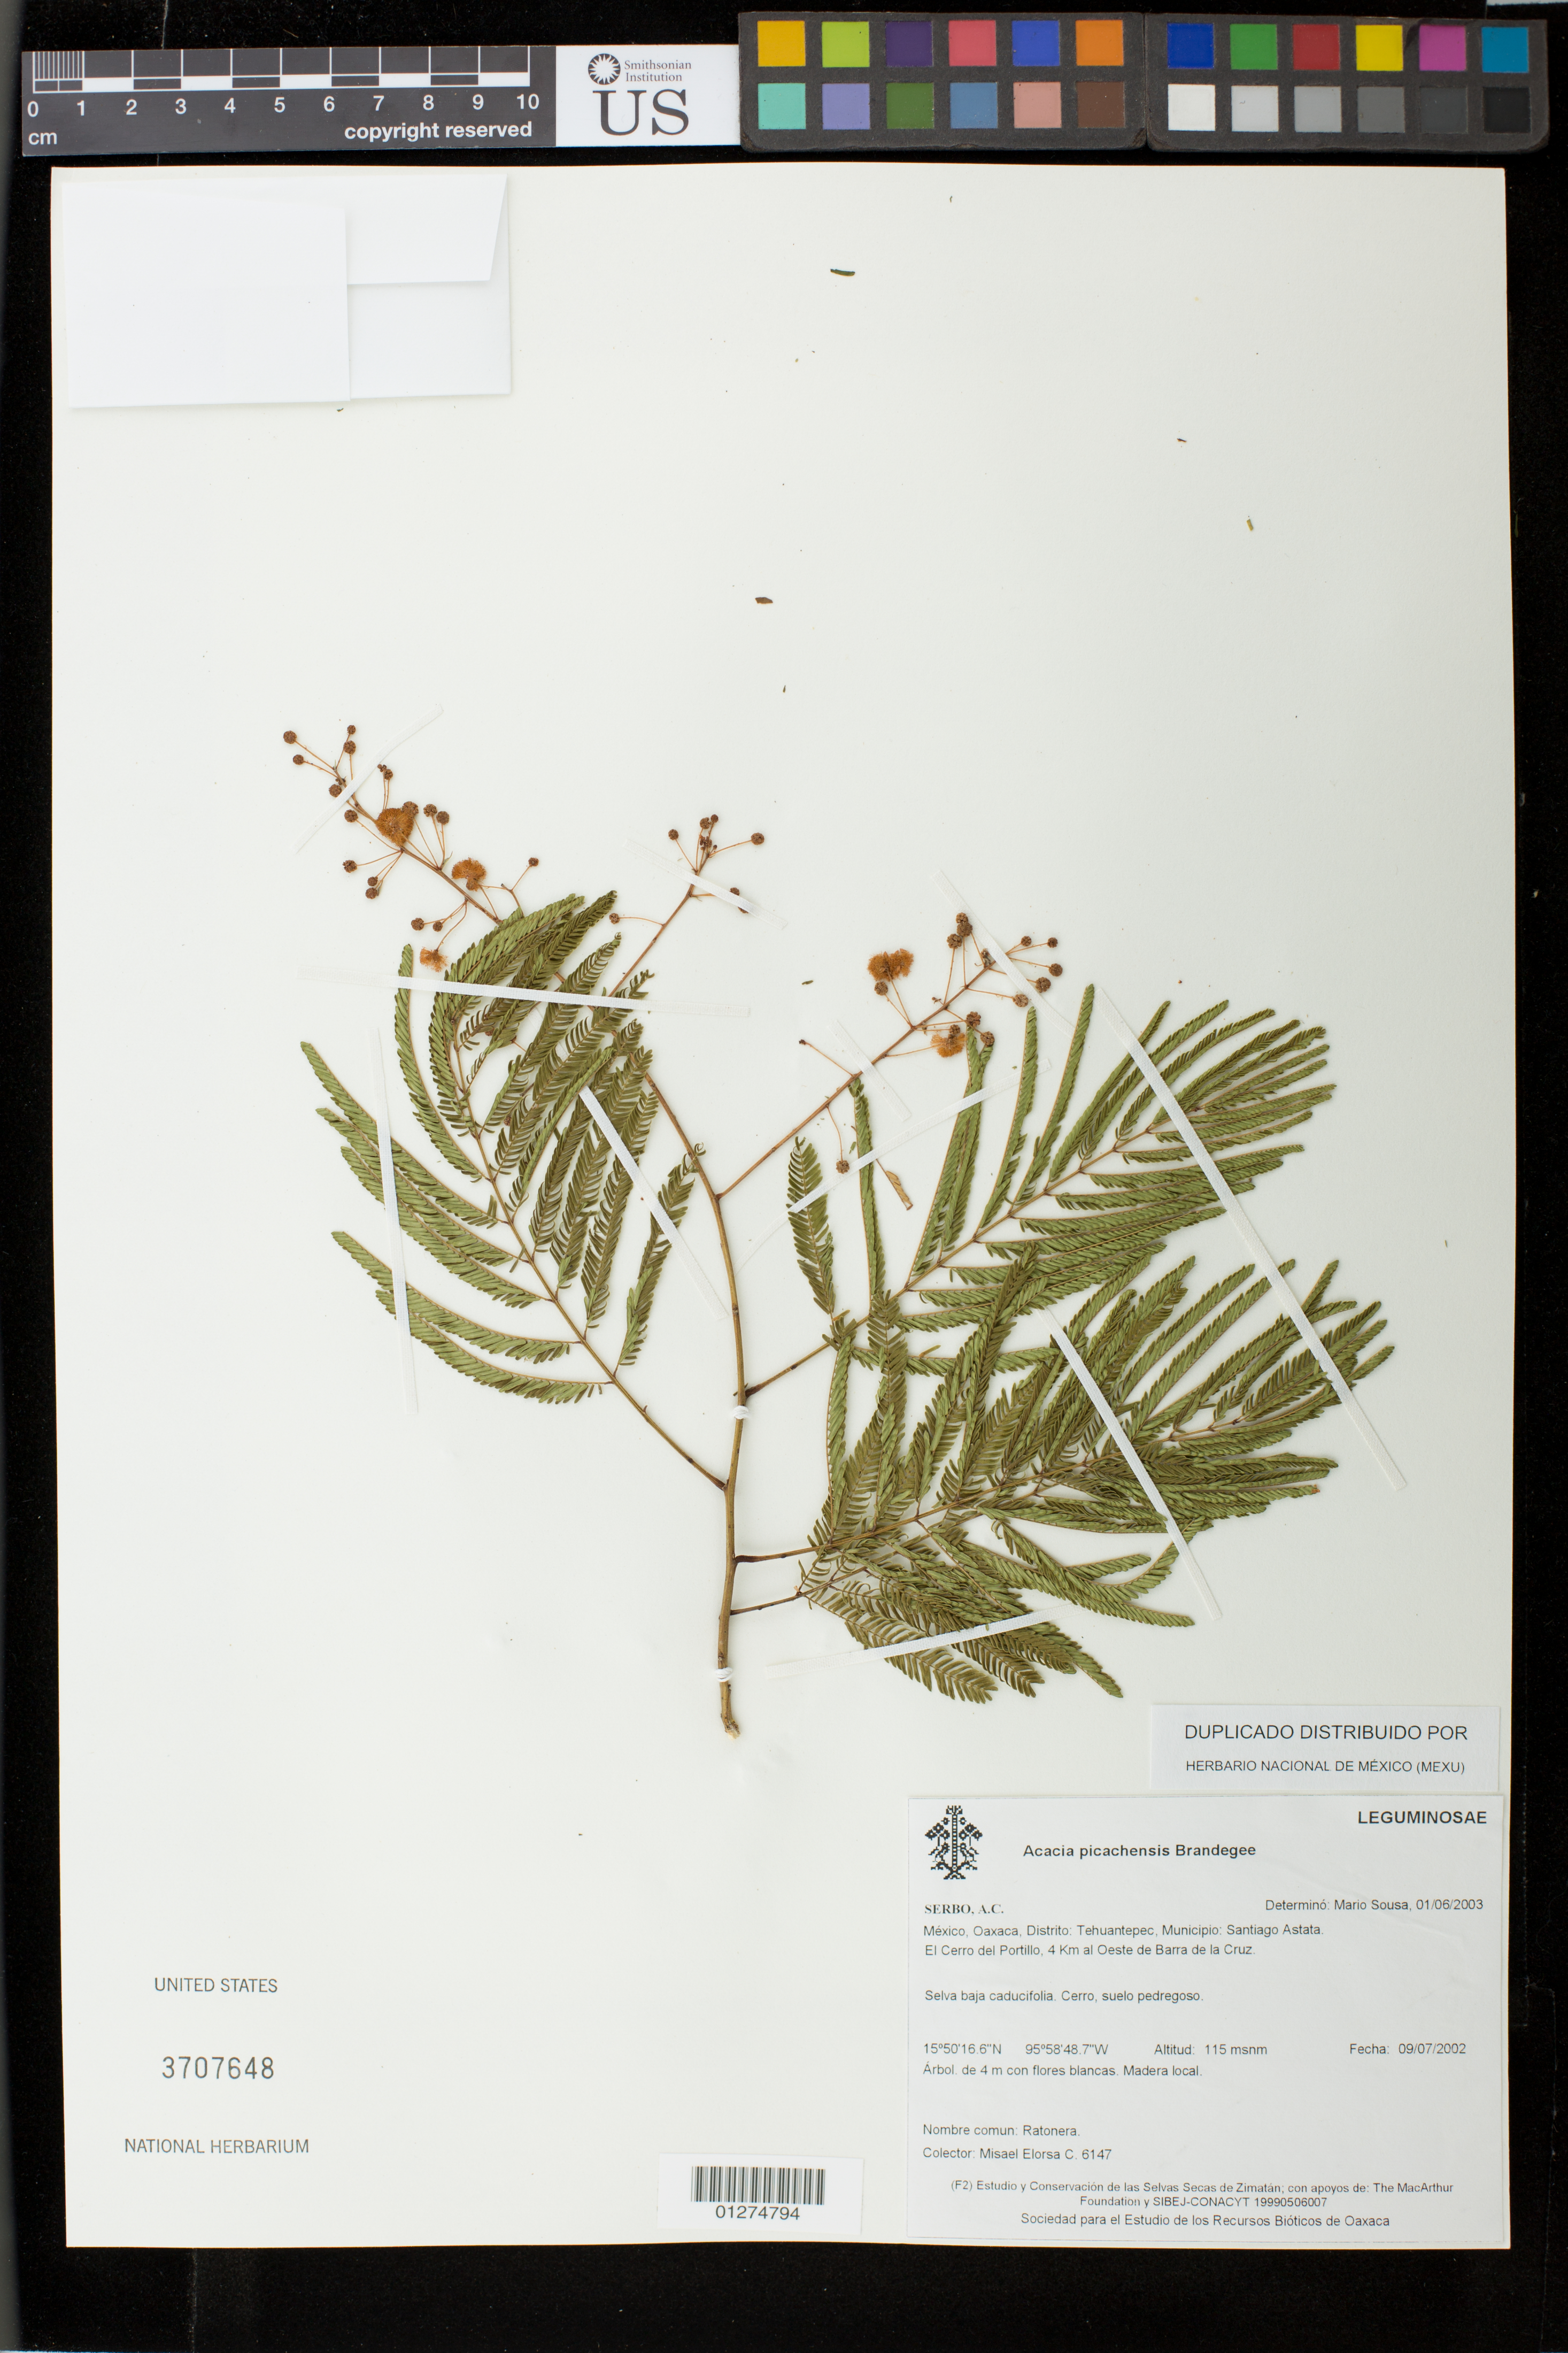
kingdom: Plantae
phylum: Tracheophyta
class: Magnoliopsida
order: Fabales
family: Fabaceae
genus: Senegalia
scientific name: Senegalia picachensis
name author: (Brandegee) Britton & Rose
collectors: M. Elorsa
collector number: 6147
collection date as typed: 09/07/2002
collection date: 2002-07-09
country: Mexico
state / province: Oaxaca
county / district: Tehuantepec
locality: Municipio: Santiago Astata, El Cerro del Portillo, 4 Km al Oeste de Barra de la Cruz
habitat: selva baja caducifolia. cerro, suelo pedregoso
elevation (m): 115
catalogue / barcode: US 3707648